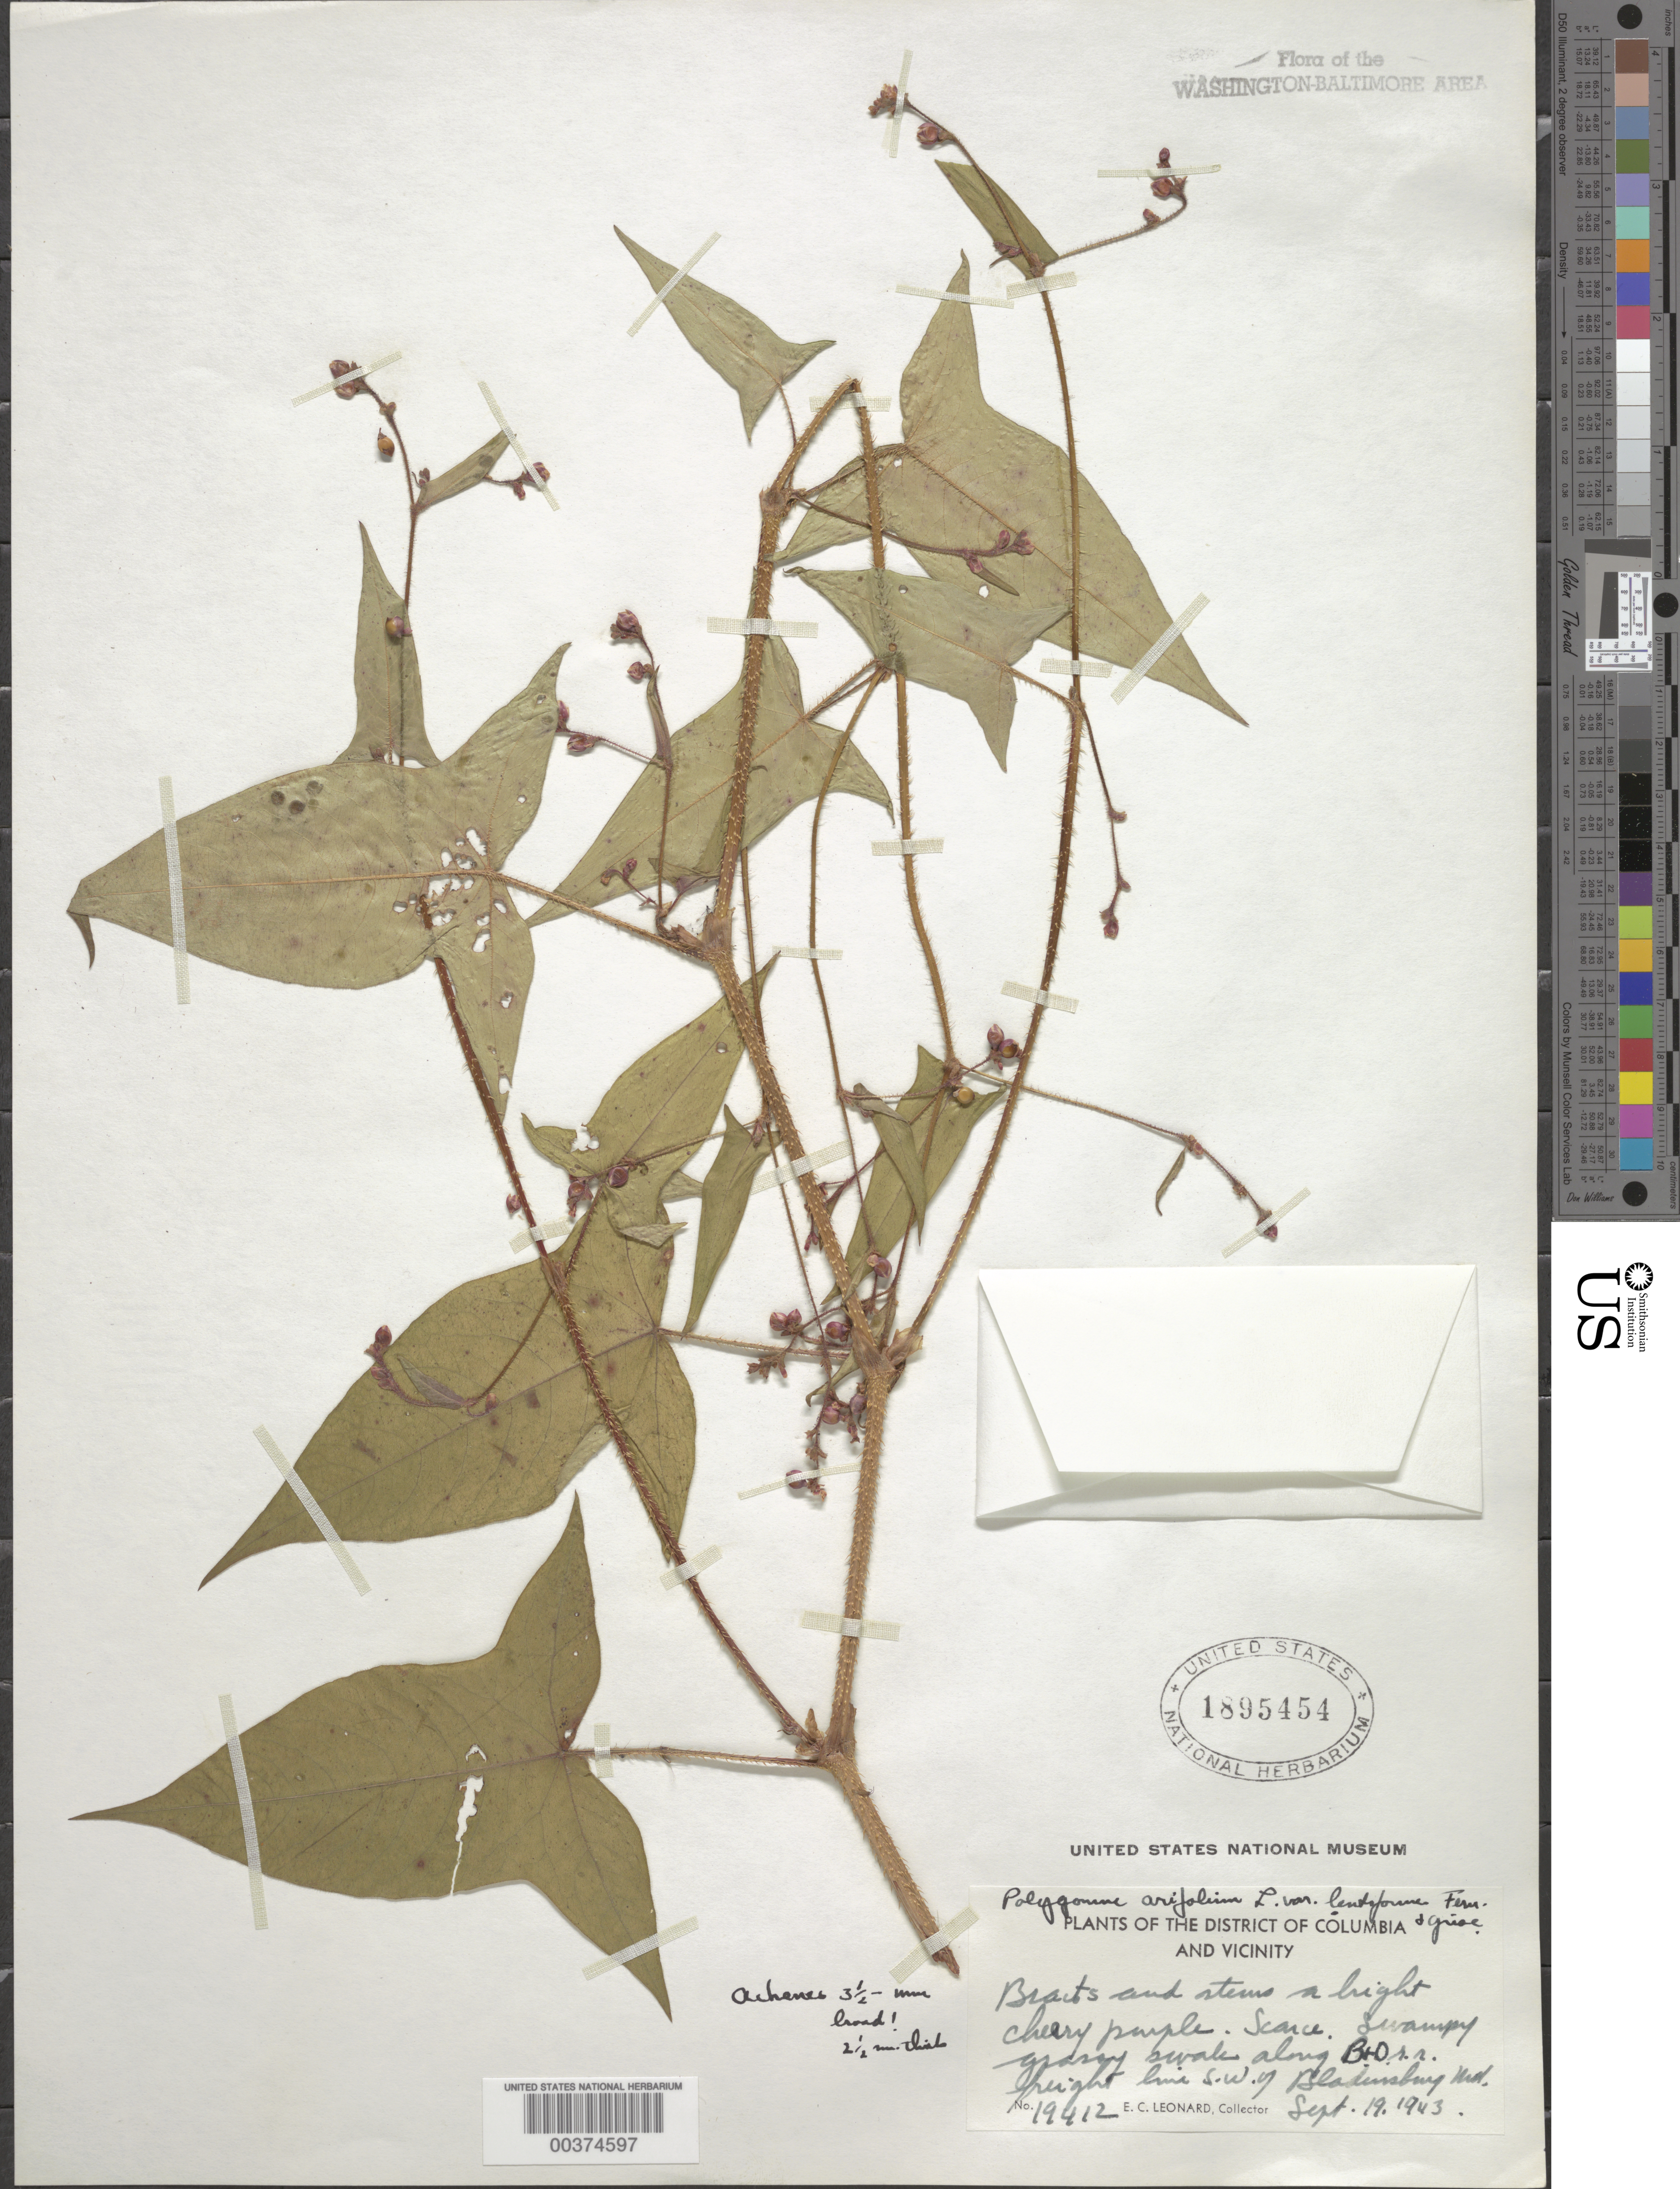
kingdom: Plantae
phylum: Tracheophyta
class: Magnoliopsida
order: Caryophyllales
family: Polygonaceae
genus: Persicaria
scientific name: Persicaria arifolia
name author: (L.) Haraldson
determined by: Atha, D. E.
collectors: E. C. Leonard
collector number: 19412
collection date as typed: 19 Sep 1943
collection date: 1943-09-19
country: United States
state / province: Maryland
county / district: Prince George's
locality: Southwest of Bladensburg, B. and O. railroad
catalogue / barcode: US 1895454